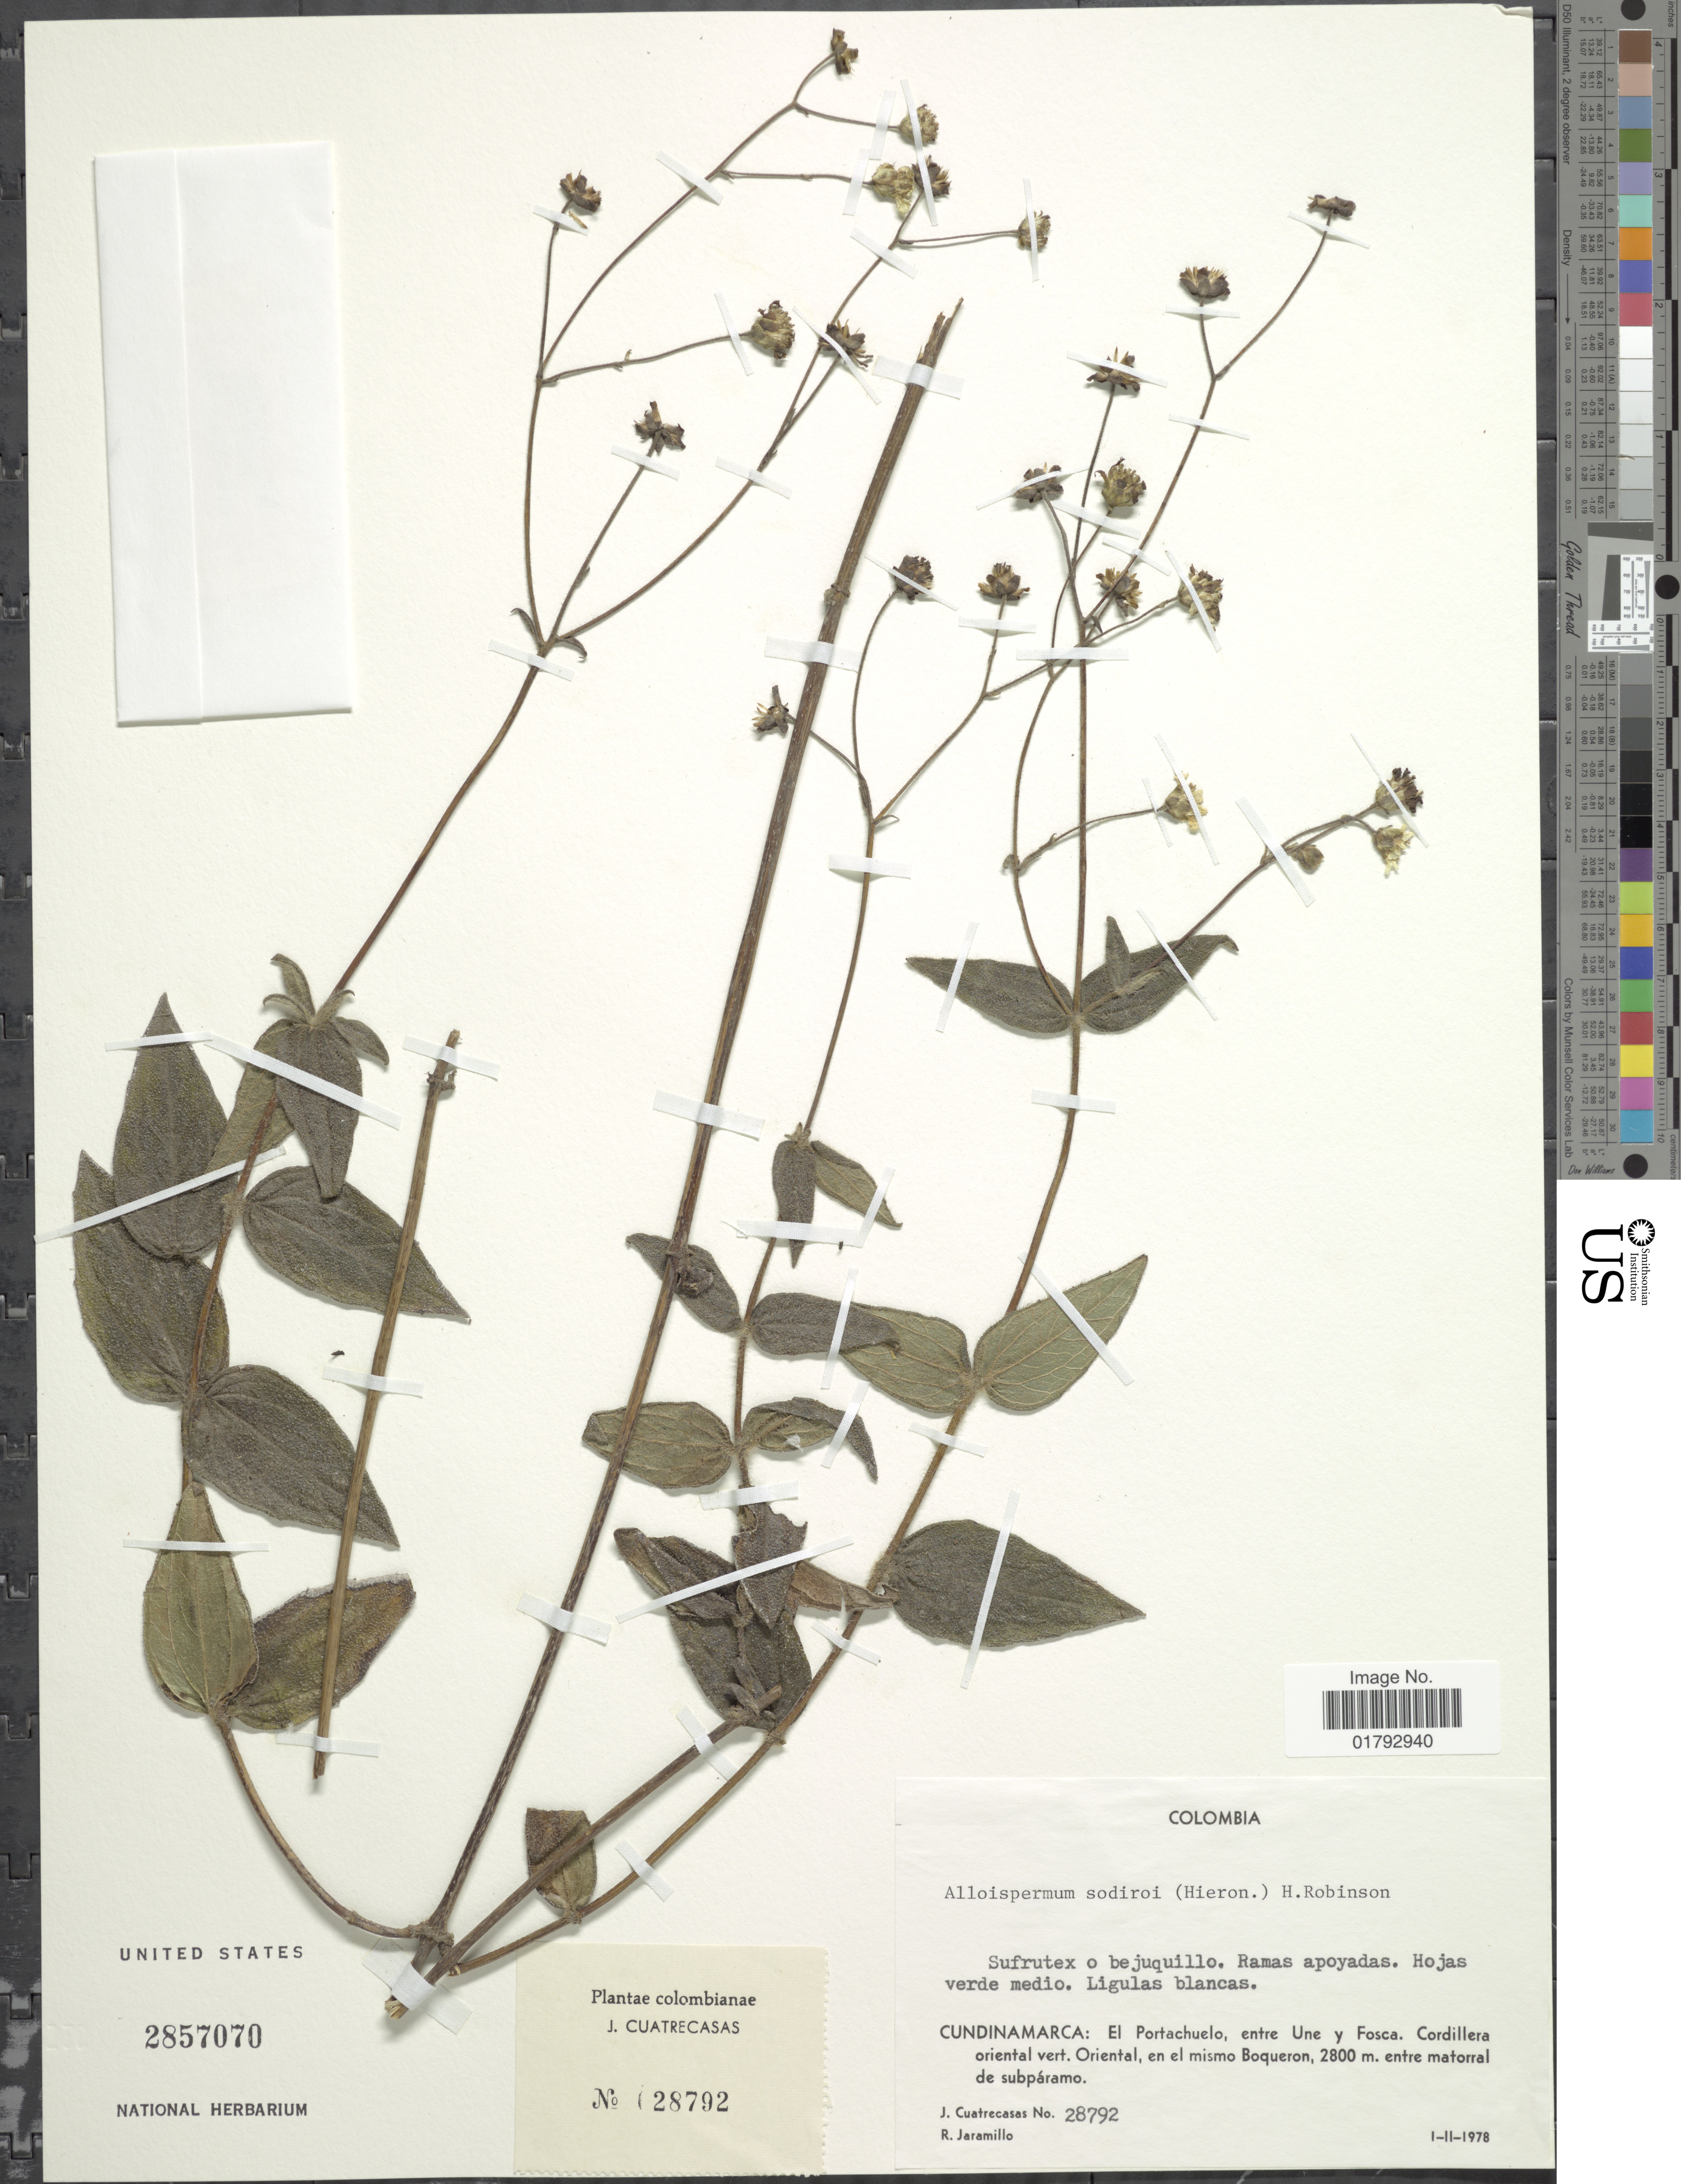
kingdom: Plantae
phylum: Tracheophyta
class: Magnoliopsida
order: Asterales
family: Asteraceae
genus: Alloispermum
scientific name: Alloispermum sodiroi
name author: (Hieron.) H. Rob.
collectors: J. Cuatrecasas & R. Jaramillo M.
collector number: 28792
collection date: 1978-11-01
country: Colombia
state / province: Cundinamarca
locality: Cundinamarca: El Portachuelo, entre Une y Fosca. Cordillera oriental vert. Oriental, en el mismo Bosqueron.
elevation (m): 2800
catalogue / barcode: US 2857070